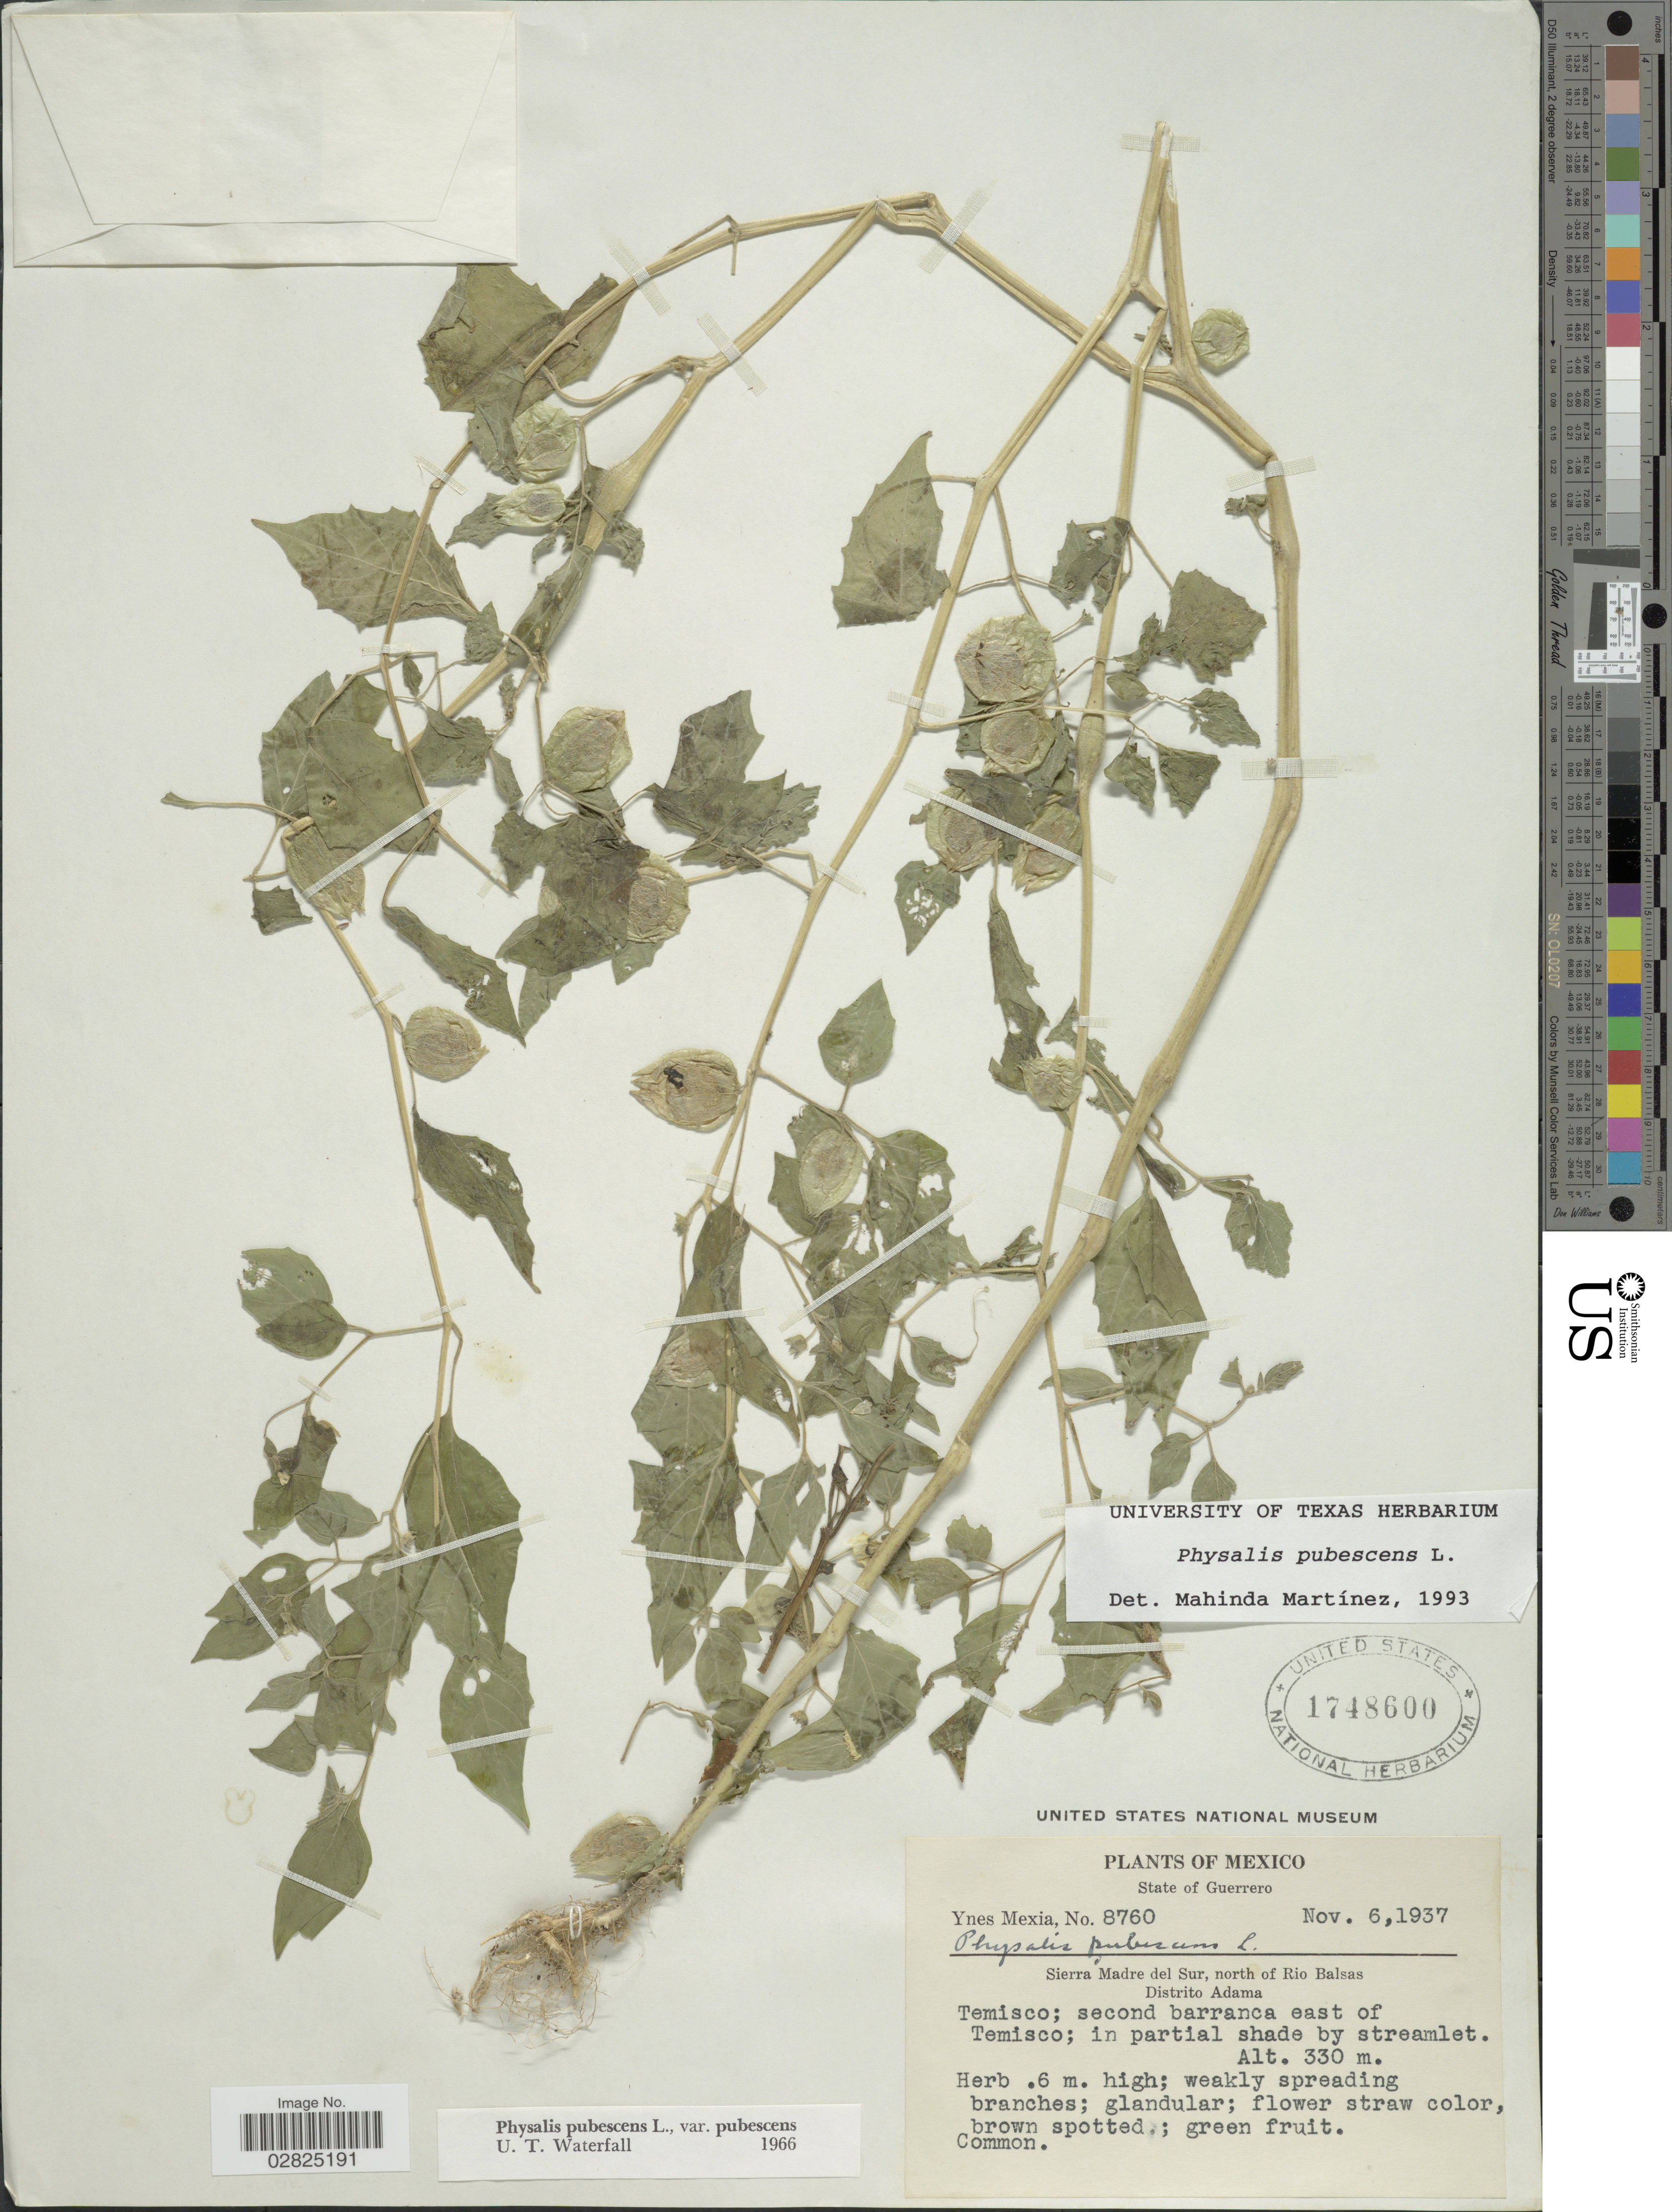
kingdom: Plantae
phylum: Tracheophyta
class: Magnoliopsida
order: Solanales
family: Solanaceae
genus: Physalis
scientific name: Physalis pubescens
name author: L.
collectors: Y. Mexia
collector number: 8760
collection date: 1927-11-06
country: Mexico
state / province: Guerrero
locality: Sierra Madre del Sur, north of Rio Balsas, Distrito Adama, Temisco; second barranca east of Temisco.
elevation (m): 330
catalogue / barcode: US 1748600